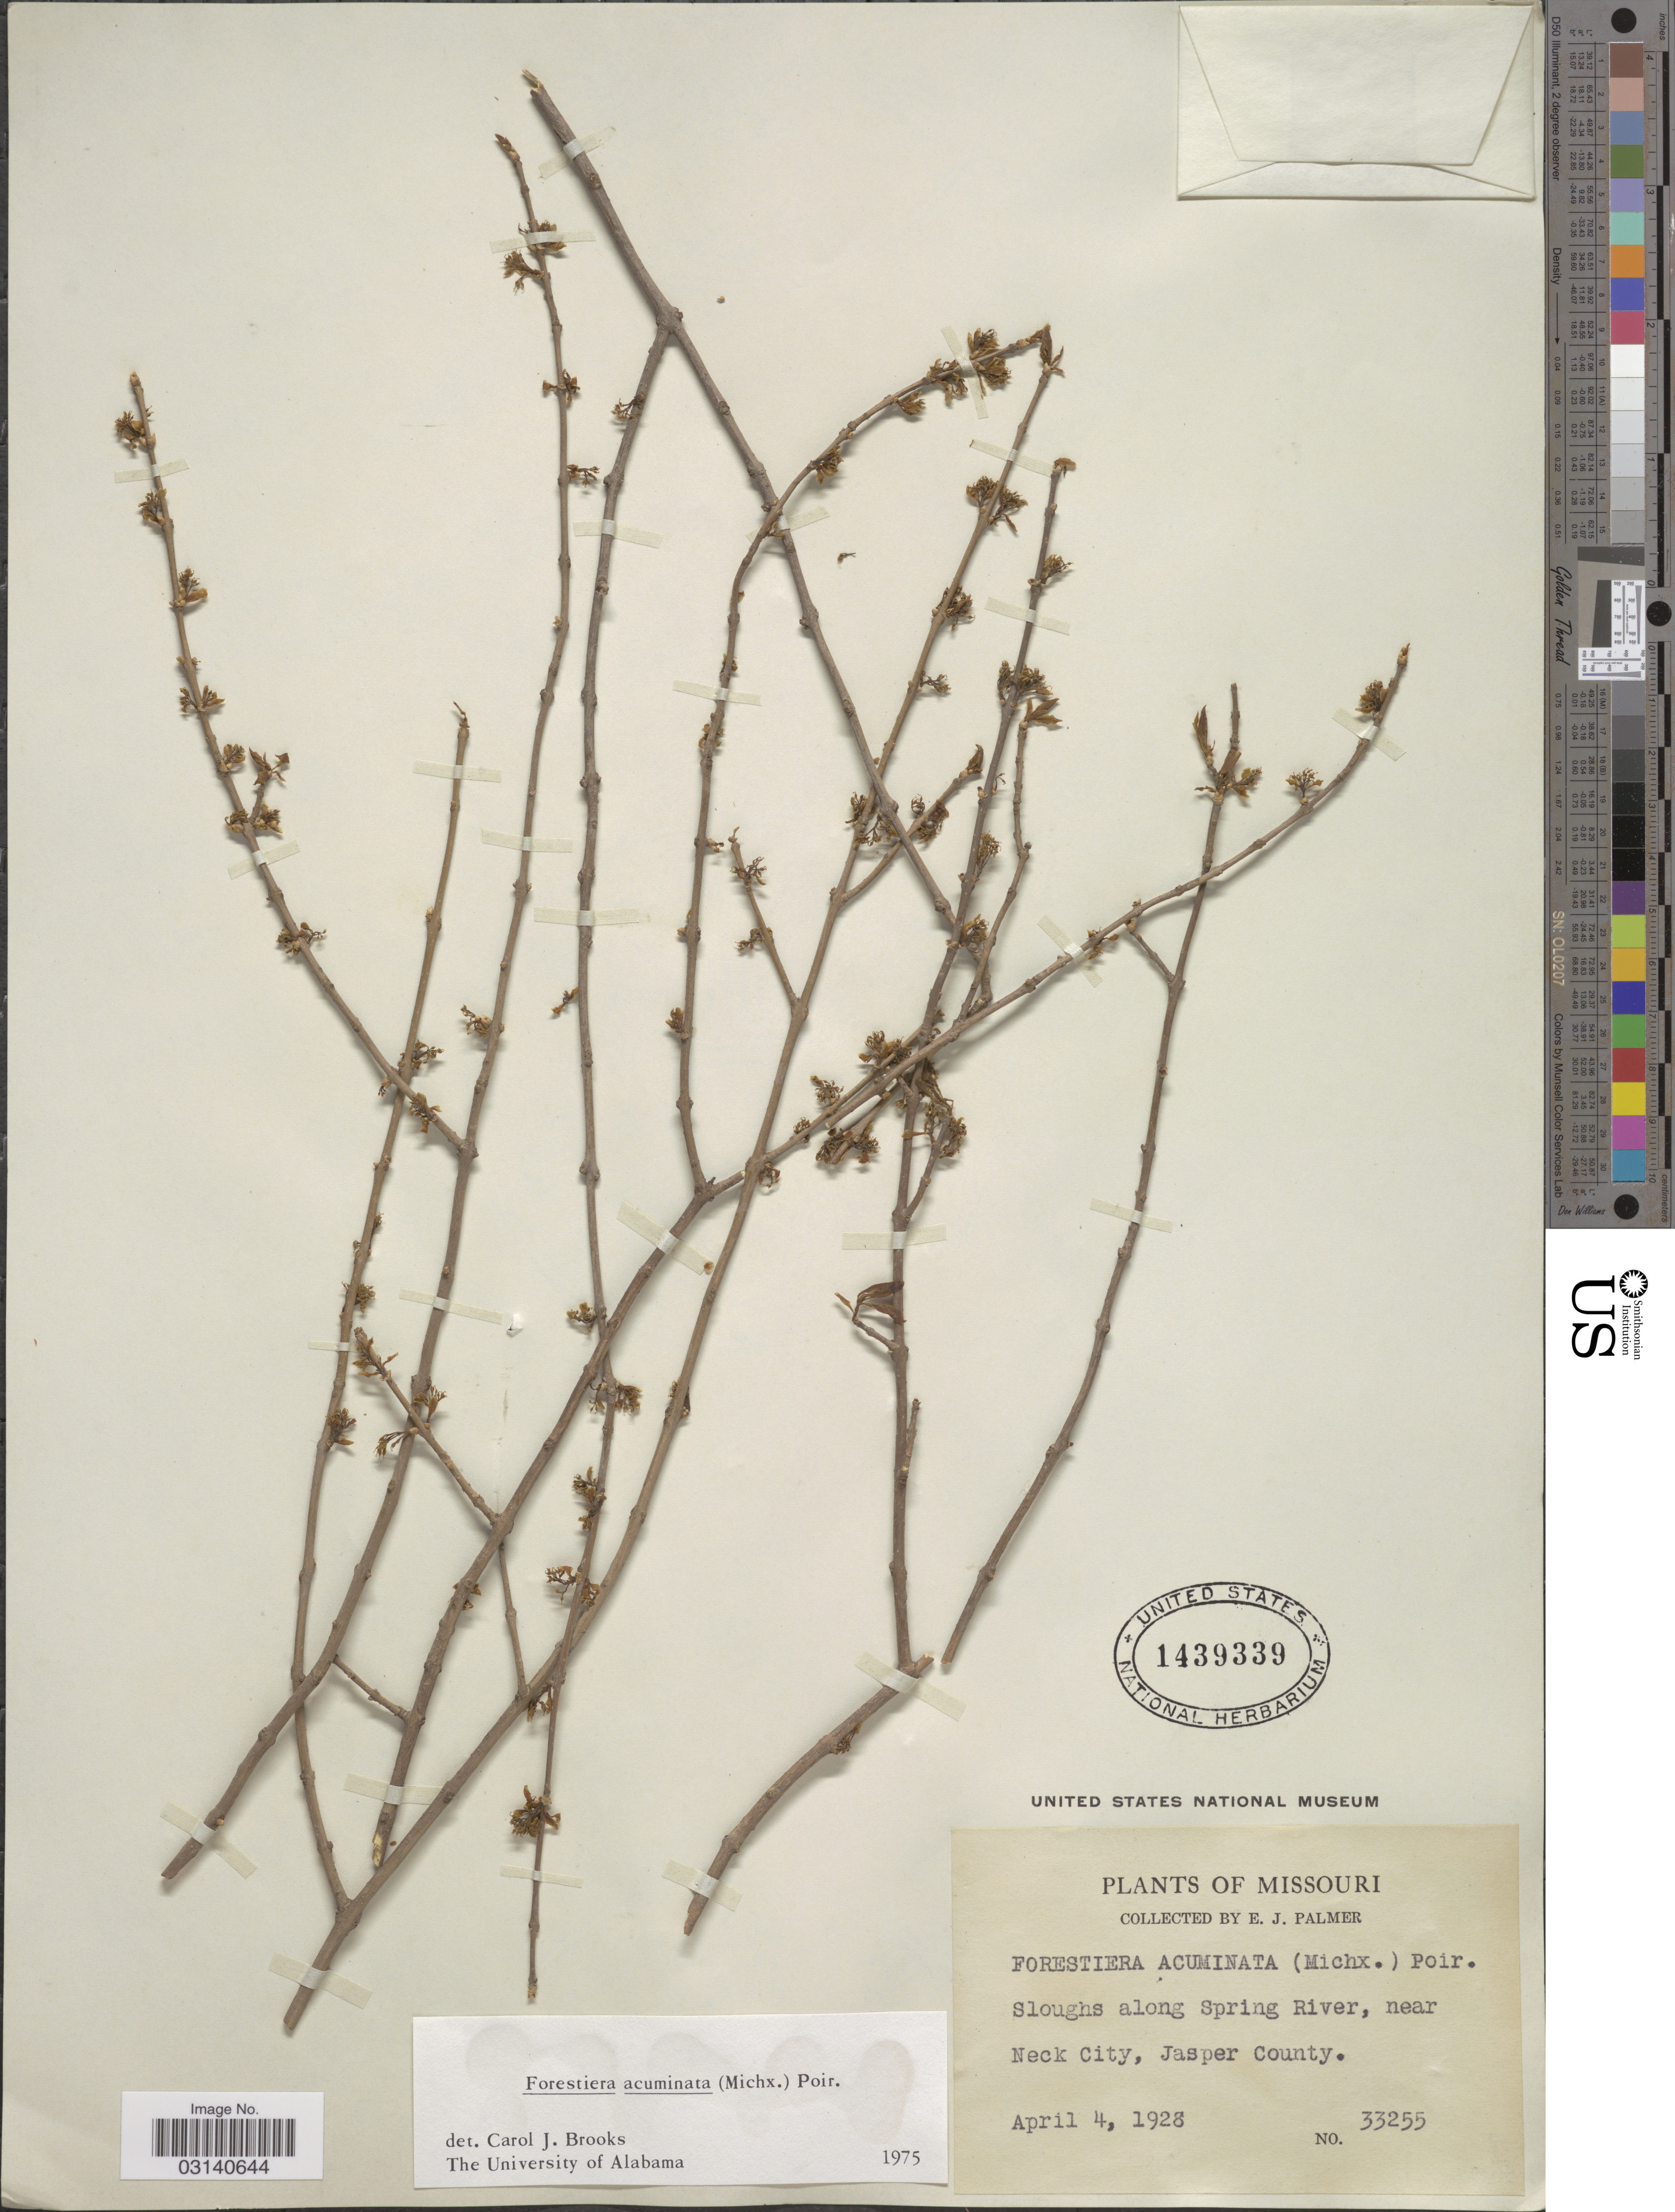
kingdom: Plantae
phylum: Tracheophyta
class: Magnoliopsida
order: Lamiales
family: Oleaceae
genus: Forestiera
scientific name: Forestiera acuminata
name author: (Michx.) Poir.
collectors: E. J. Palmer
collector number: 33255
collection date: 1928-04-04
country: United States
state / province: Missouri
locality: Sloughs along Spring River, near Neck City, Jasper County.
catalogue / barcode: US 1439339